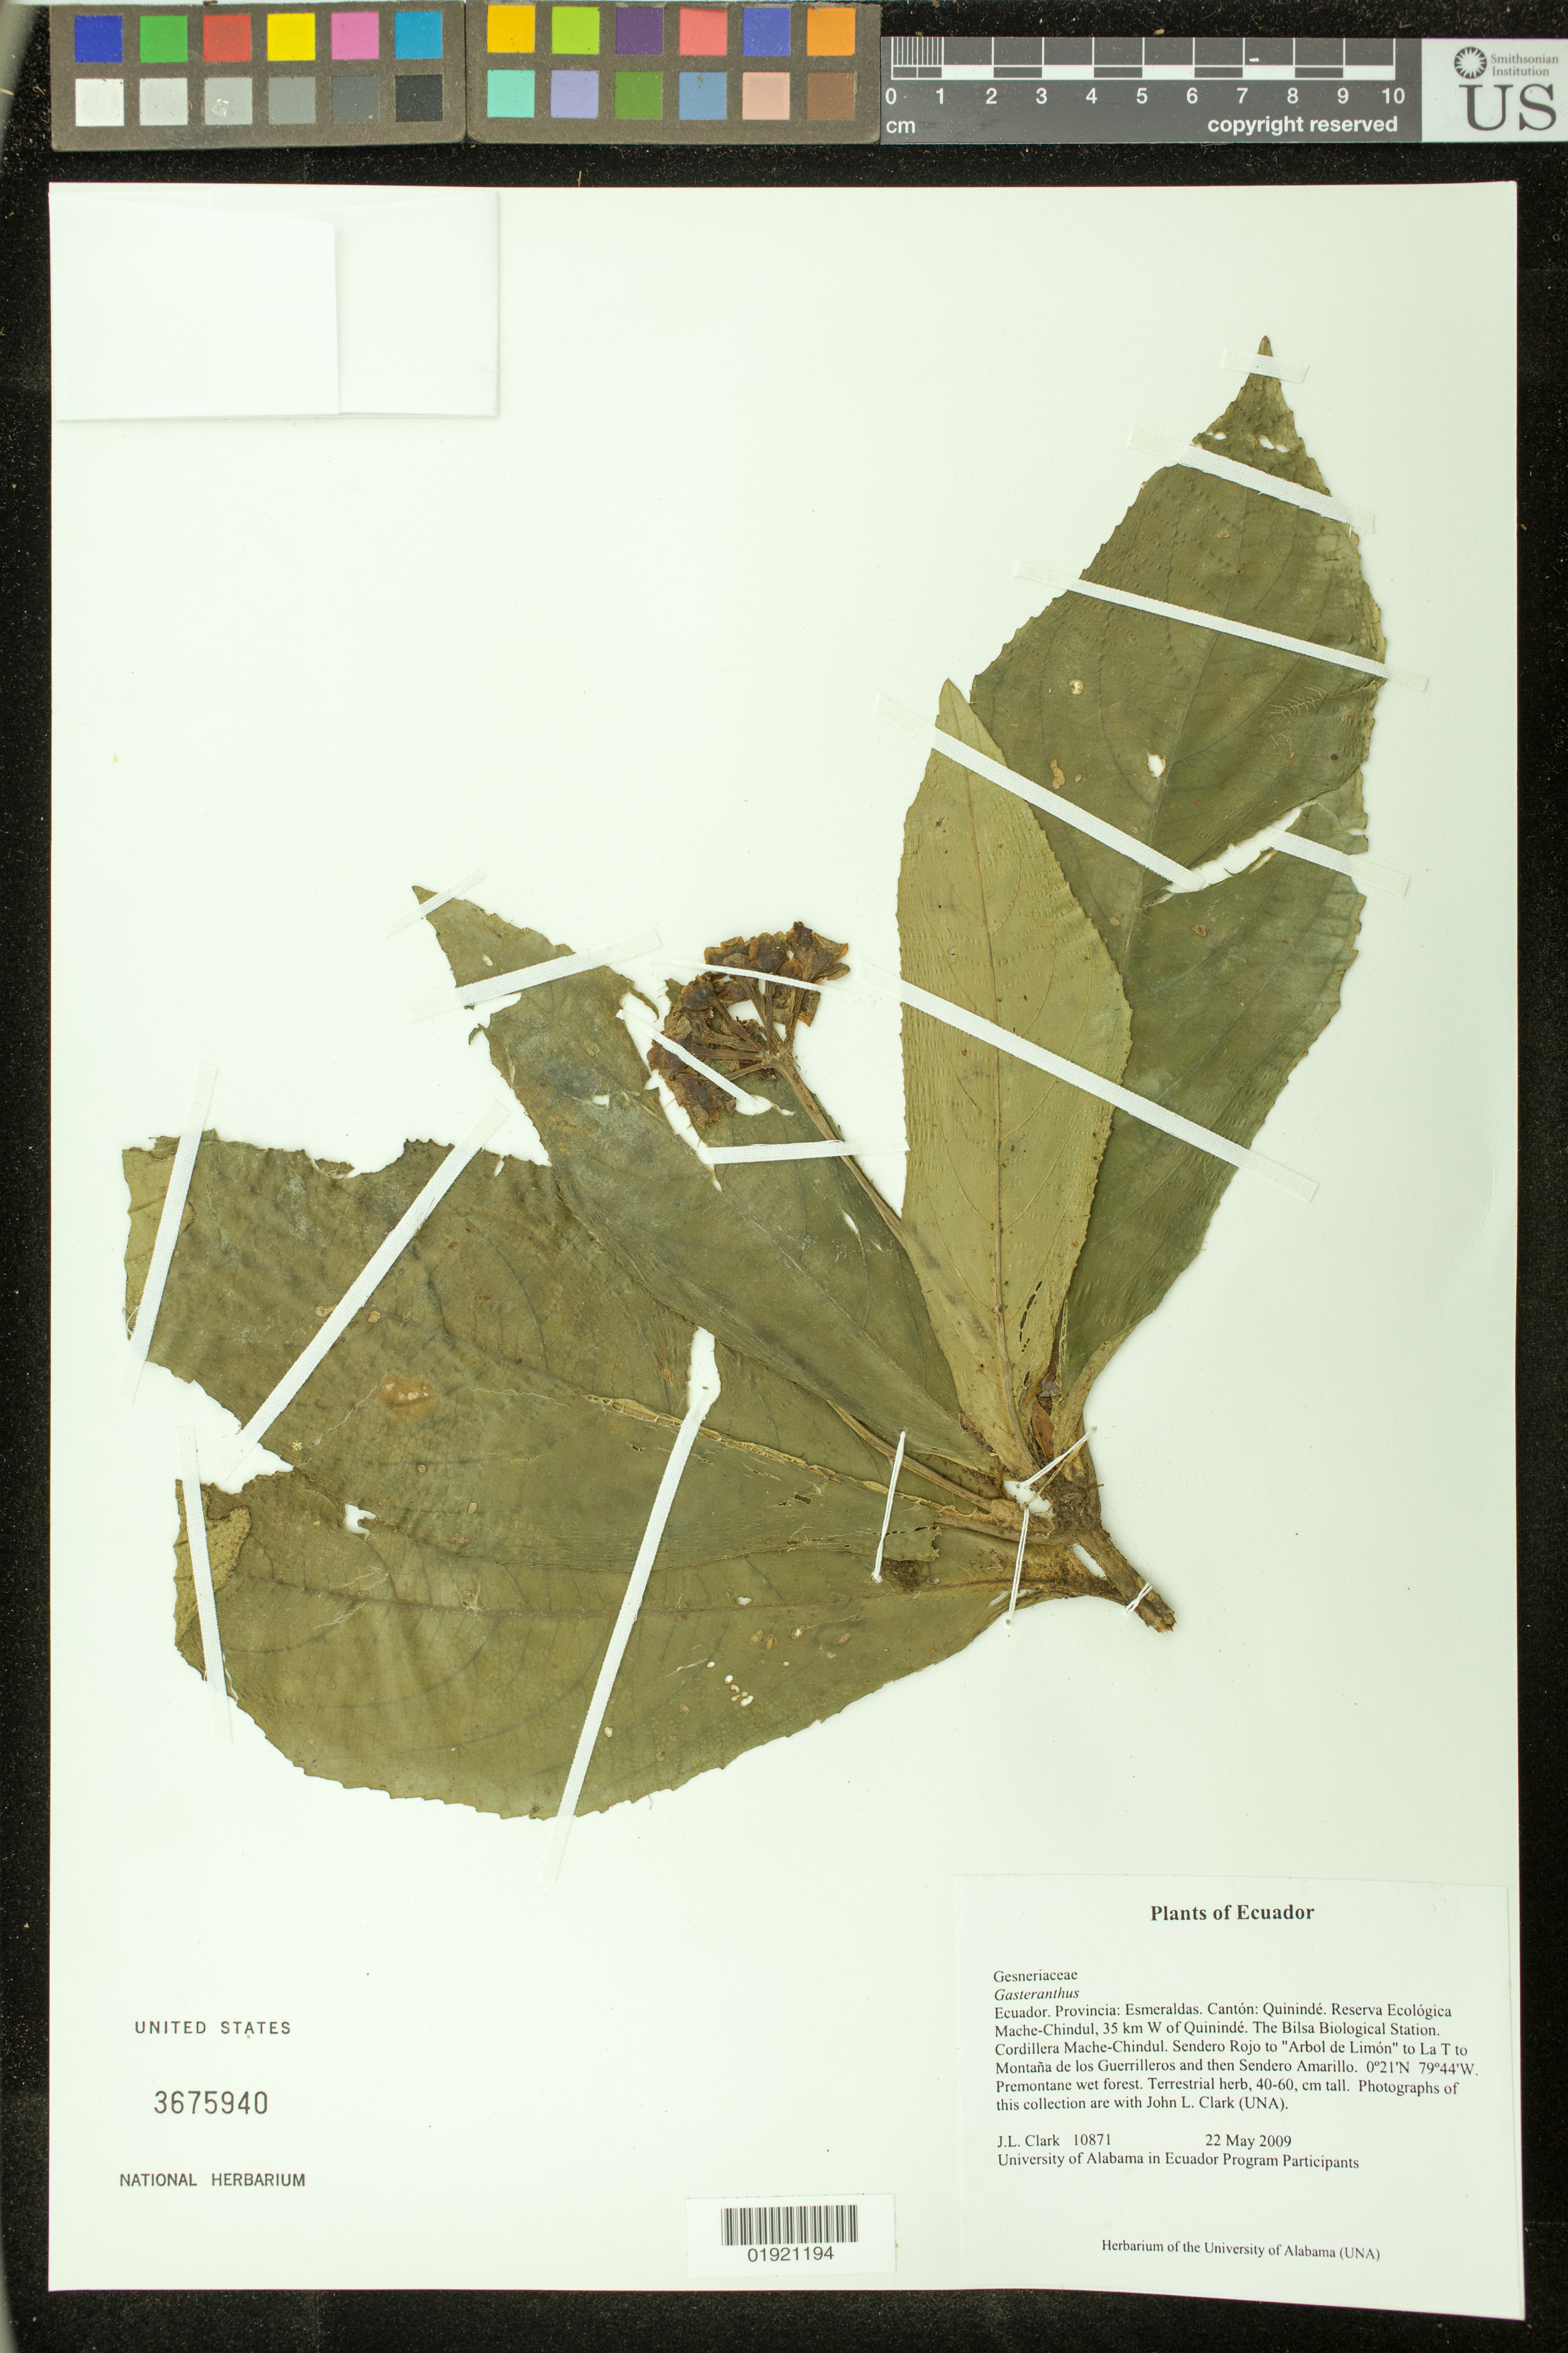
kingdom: Plantae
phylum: Tracheophyta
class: Magnoliopsida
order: Lamiales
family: Gesneriaceae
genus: Gasteranthus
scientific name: Gasteranthus sp.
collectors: J. L. Clark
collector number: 10871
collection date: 2009-05-22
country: Ecuador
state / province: Esmeraldas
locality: Canton: Quininde. Reserva Ecologica Mache-Chindul, 35 km W of Quininde. The Bilsa Biological Station. Cordillera Mache-Chindul. Sendero Rojo to "Arbol de Limon" to La T to Montana de los Guerrilleros and then Sendero Amarillo.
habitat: Premontane wet forest.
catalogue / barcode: US 3675940